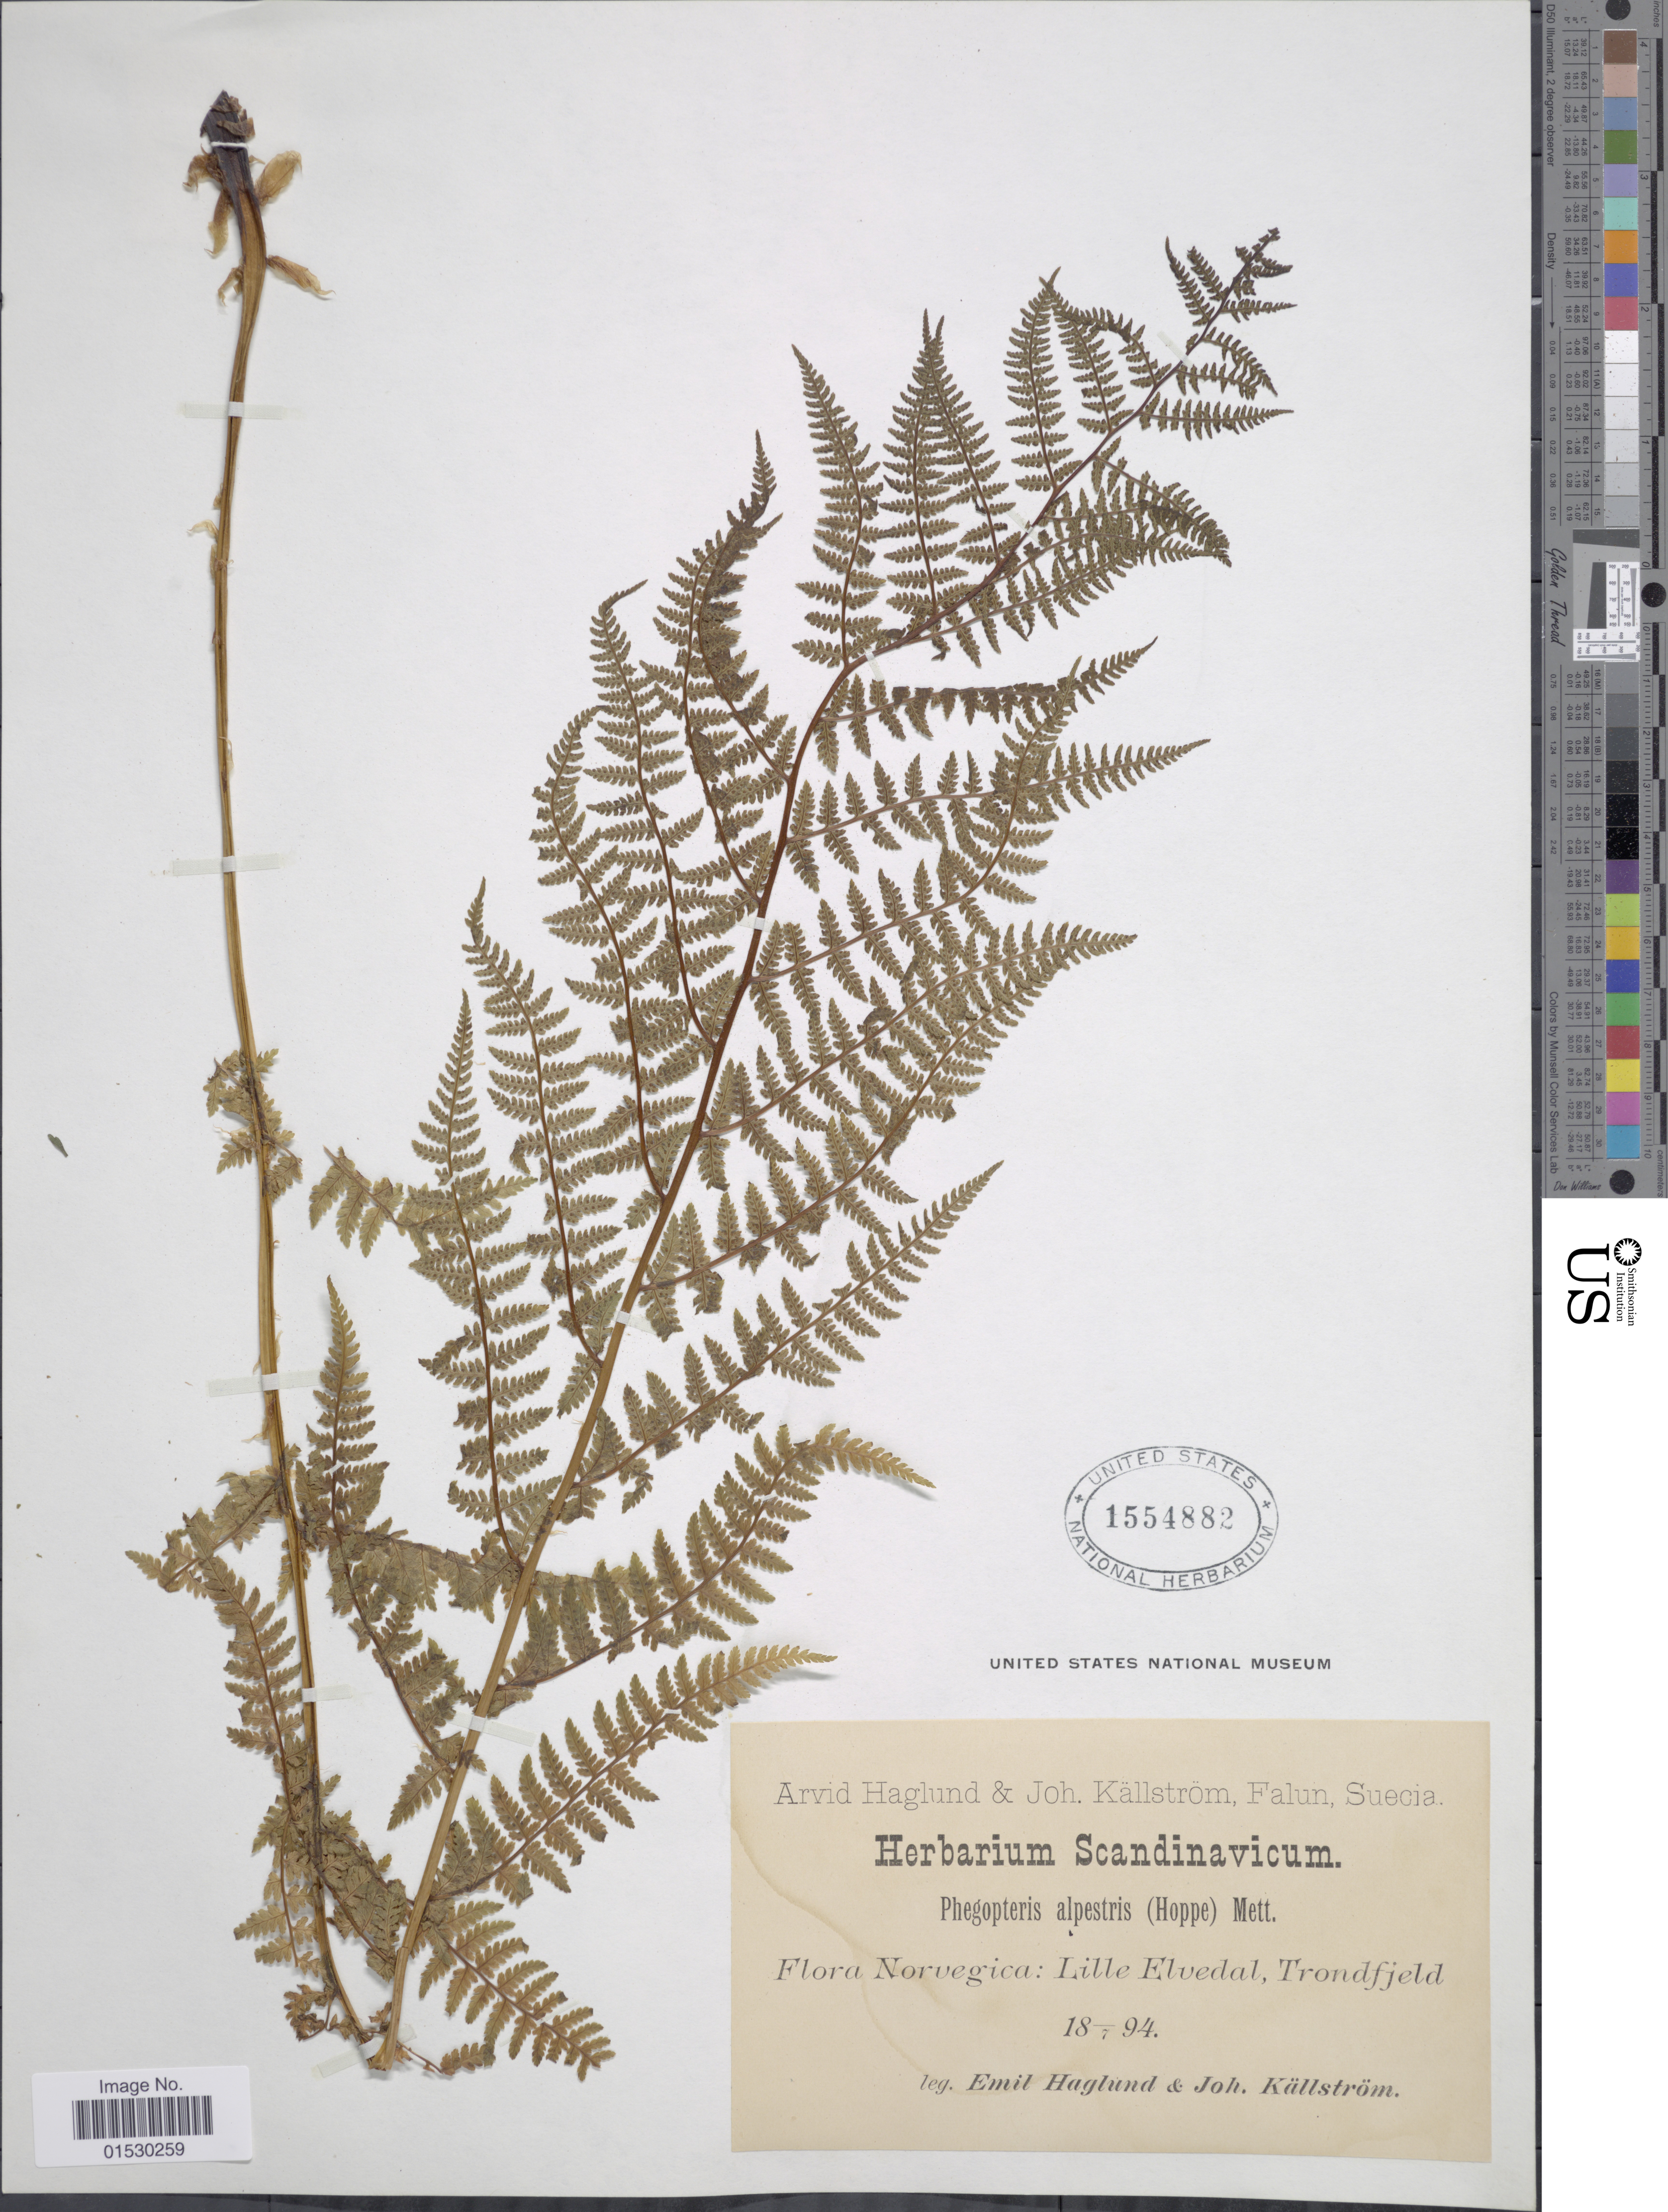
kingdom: Plantae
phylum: Tracheophyta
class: Polypodiopsida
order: Polypodiales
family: Athyriaceae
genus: Athyrium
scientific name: Athyrium alpestre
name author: (Hoppe) Rylands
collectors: E. Haglund & J. Källström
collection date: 1894-07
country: Norway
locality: Norvegica: Lille Elvedal, Trondfield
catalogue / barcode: US 1554882